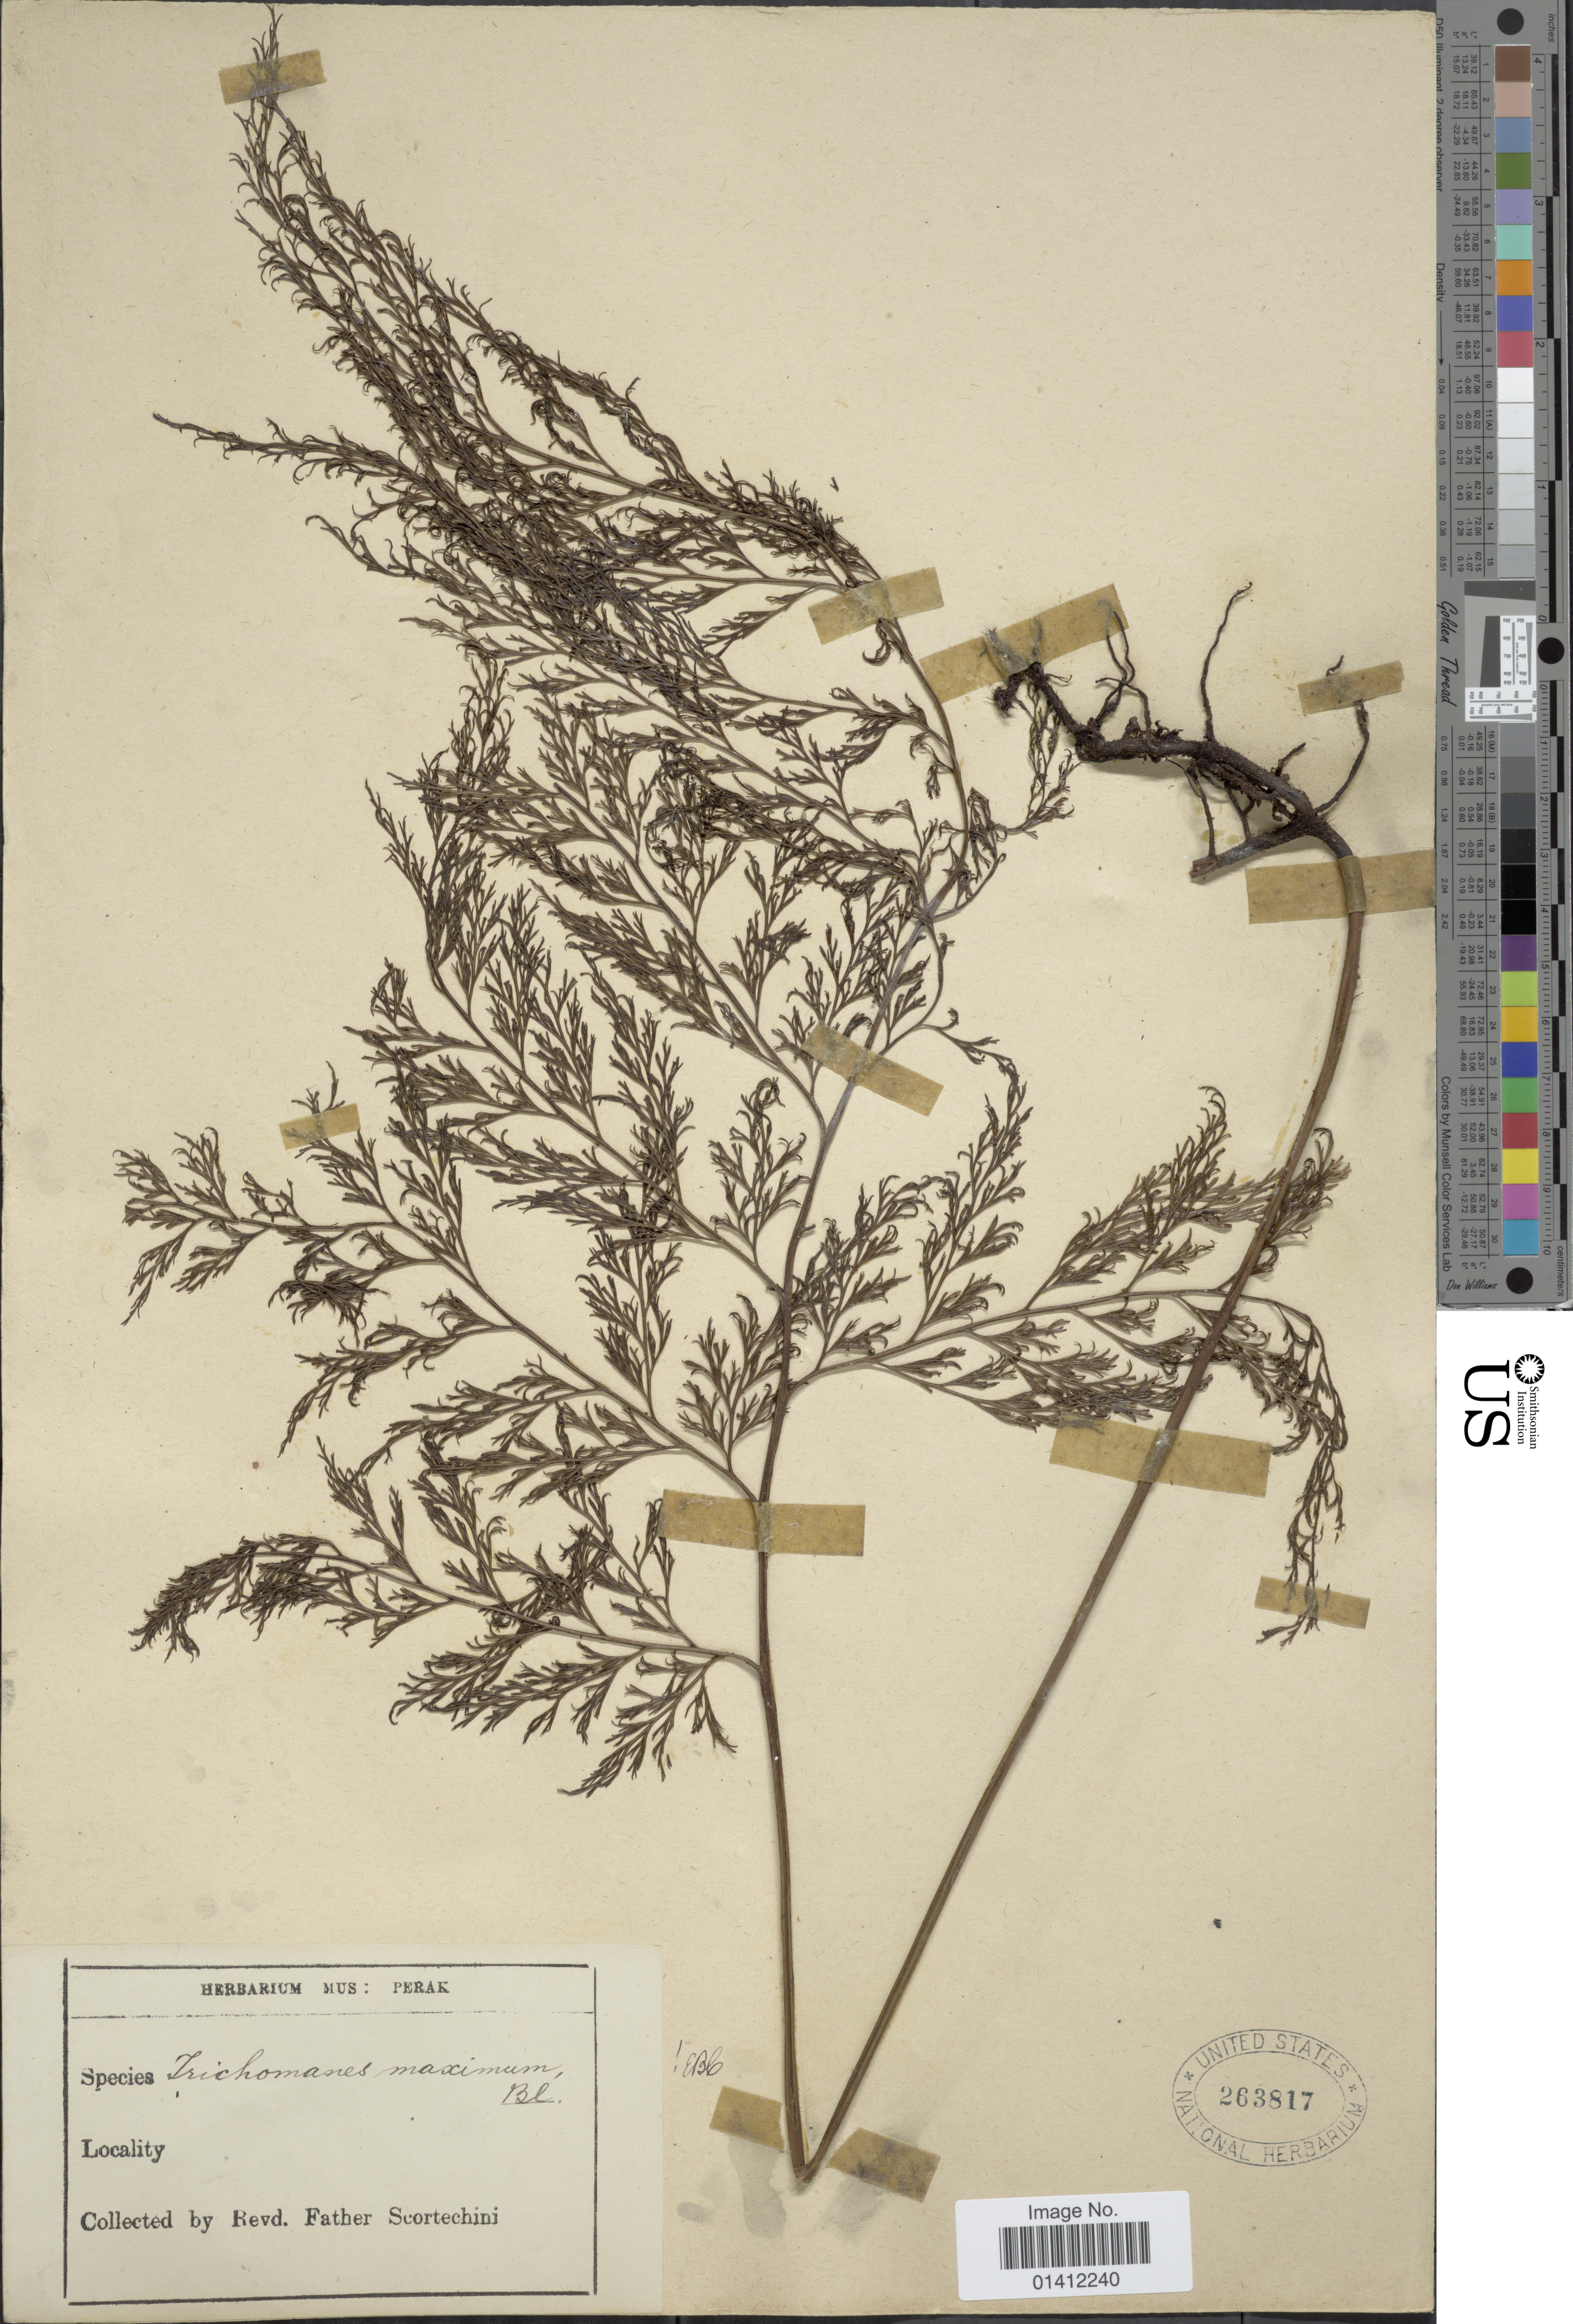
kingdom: Plantae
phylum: Tracheophyta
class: Polypodiopsida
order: Hymenophyllales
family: Hymenophyllaceae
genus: Vandenboschia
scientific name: Vandenboschia maxima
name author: (Blume) Copel.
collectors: Fr. Scortechini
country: Malaysia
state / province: Perak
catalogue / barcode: US 263817